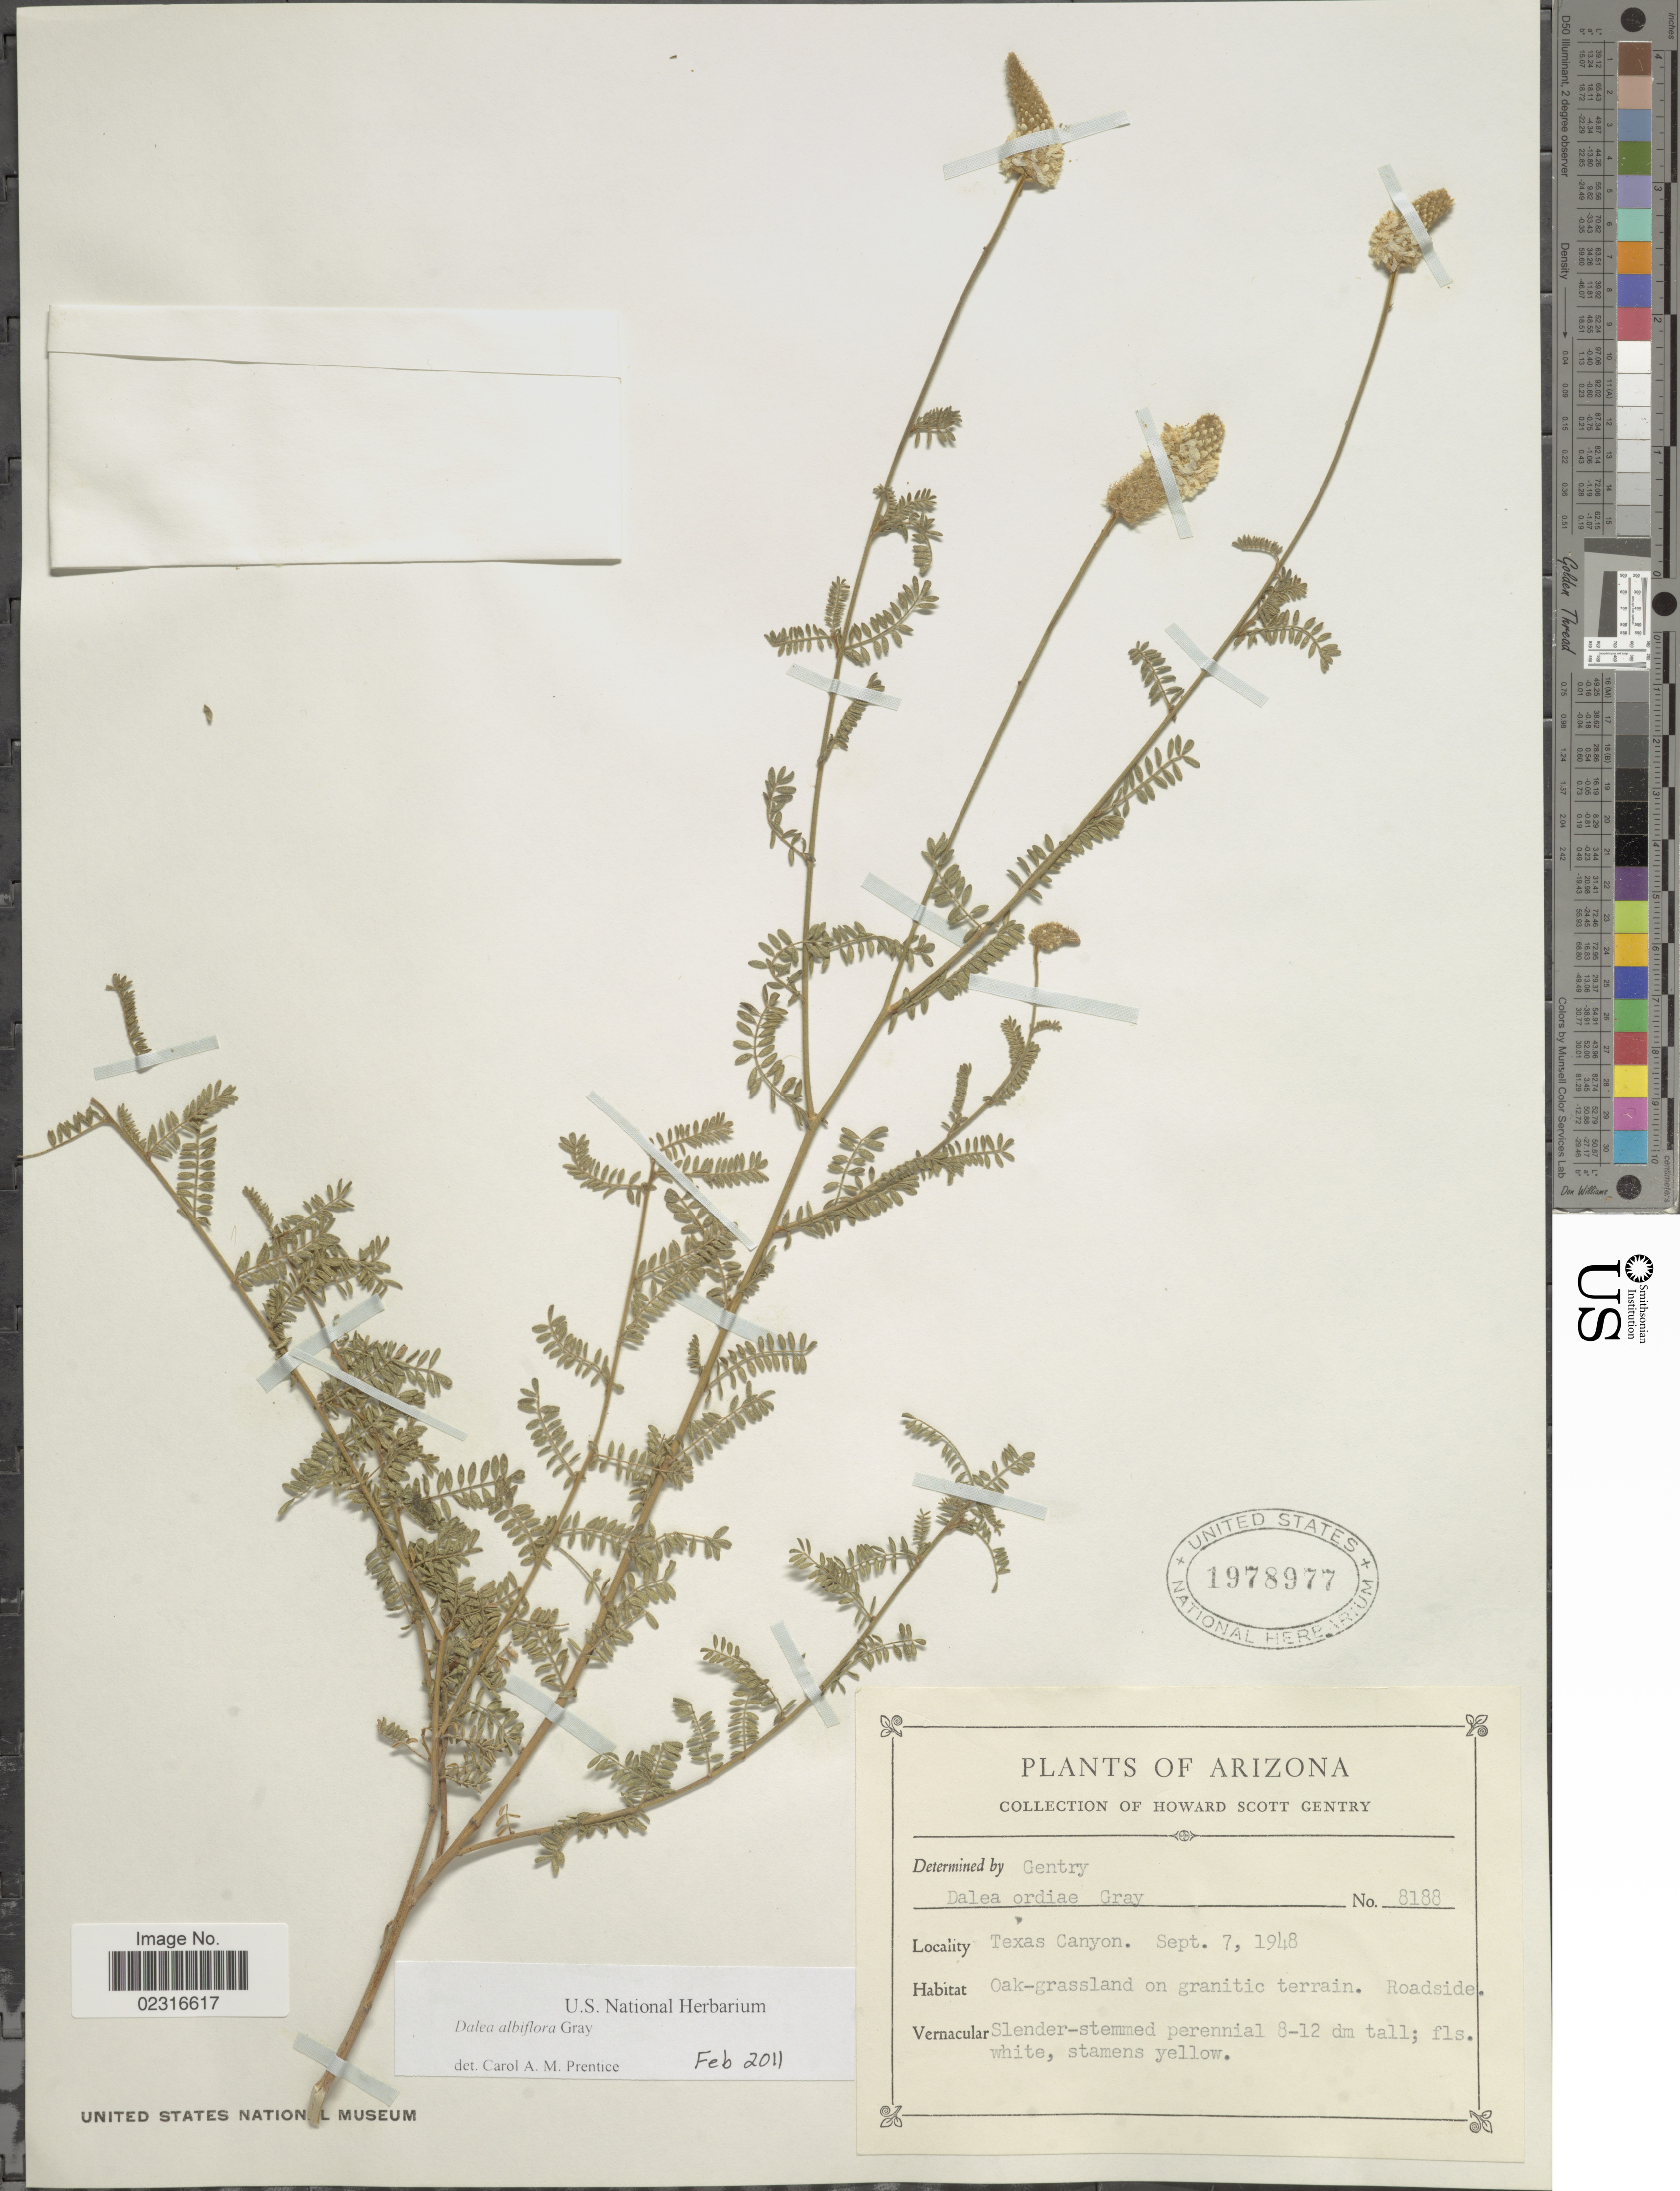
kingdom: Plantae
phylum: Tracheophyta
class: Magnoliopsida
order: Fabales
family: Fabaceae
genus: Dalea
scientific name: Dalea albiflora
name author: A. Gray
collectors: H. S. Gentry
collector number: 8188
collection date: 1948-09-07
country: United States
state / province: Arizona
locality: Texas Canyon.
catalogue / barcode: US 1978977